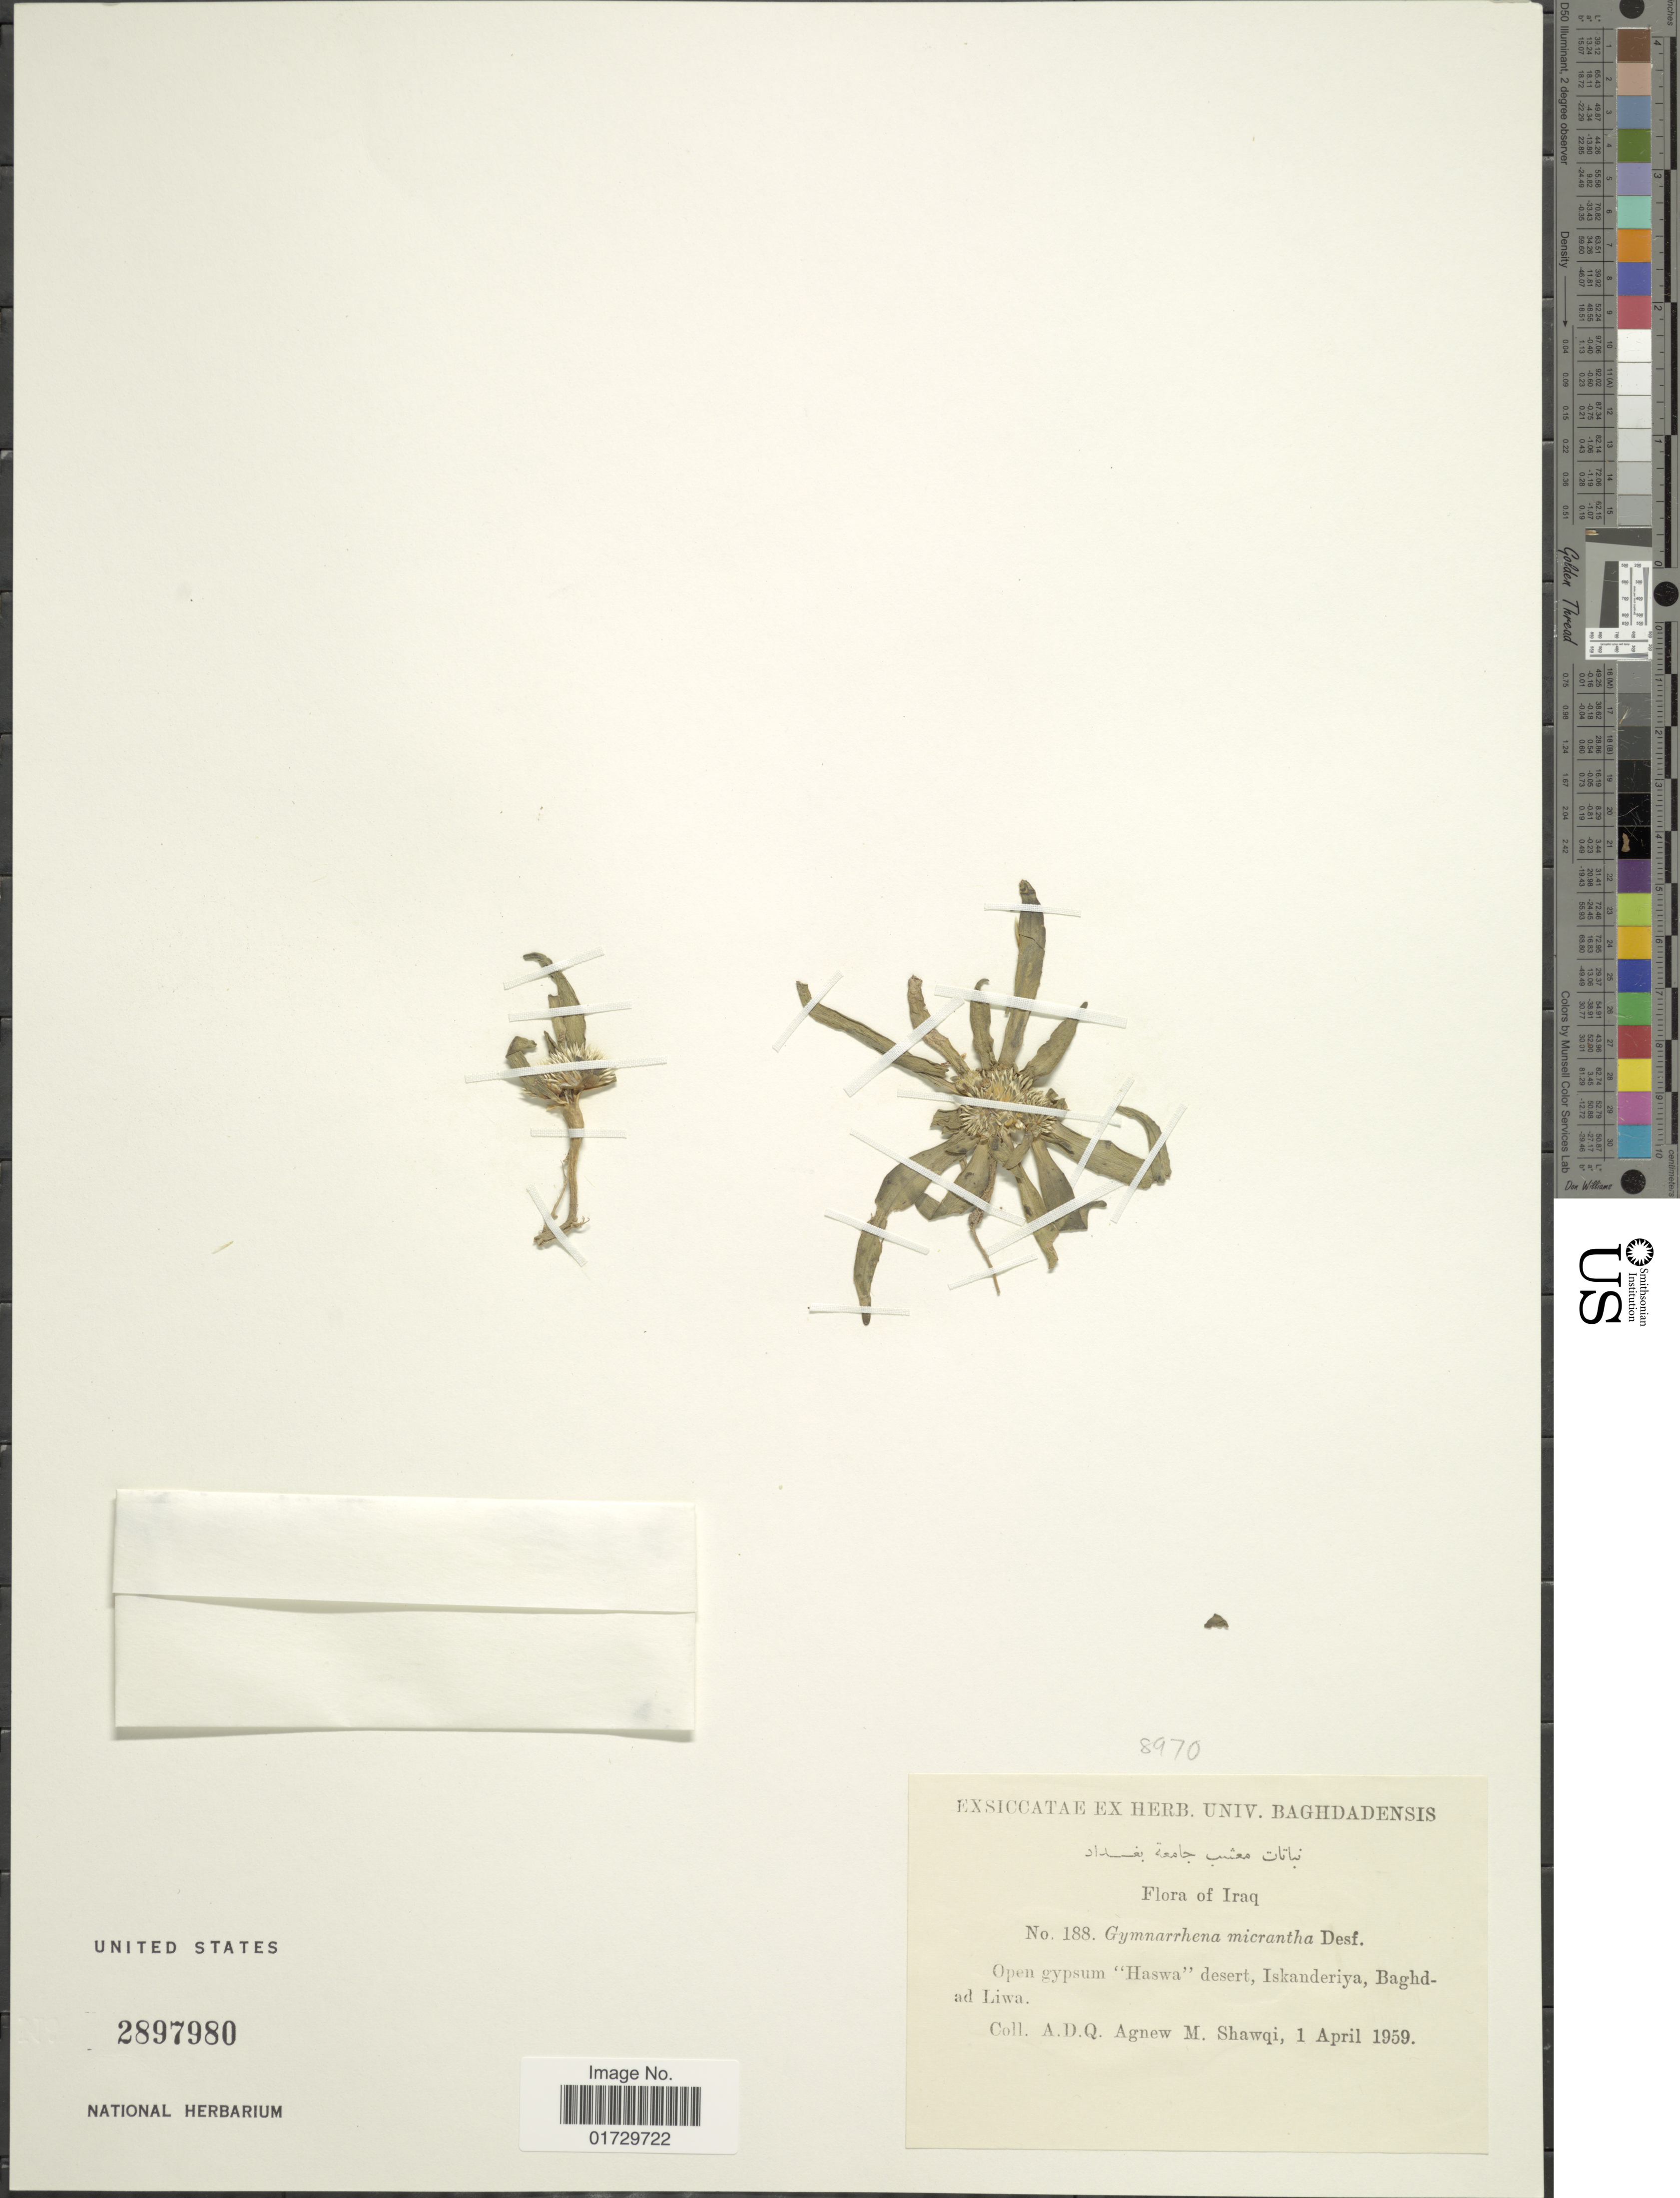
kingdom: Plantae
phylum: Tracheophyta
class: Magnoliopsida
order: Asterales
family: Asteraceae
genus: Gymnarrhena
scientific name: Gymnarrhena micrantha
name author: Desf.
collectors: A. D. Agnew & M. Shawqi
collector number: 188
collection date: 1959-04-01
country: Iraq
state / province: Baghdad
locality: Open gypsum "Haswa" desert, Iskanderiya, Baghdad Liwa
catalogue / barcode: US 2897980